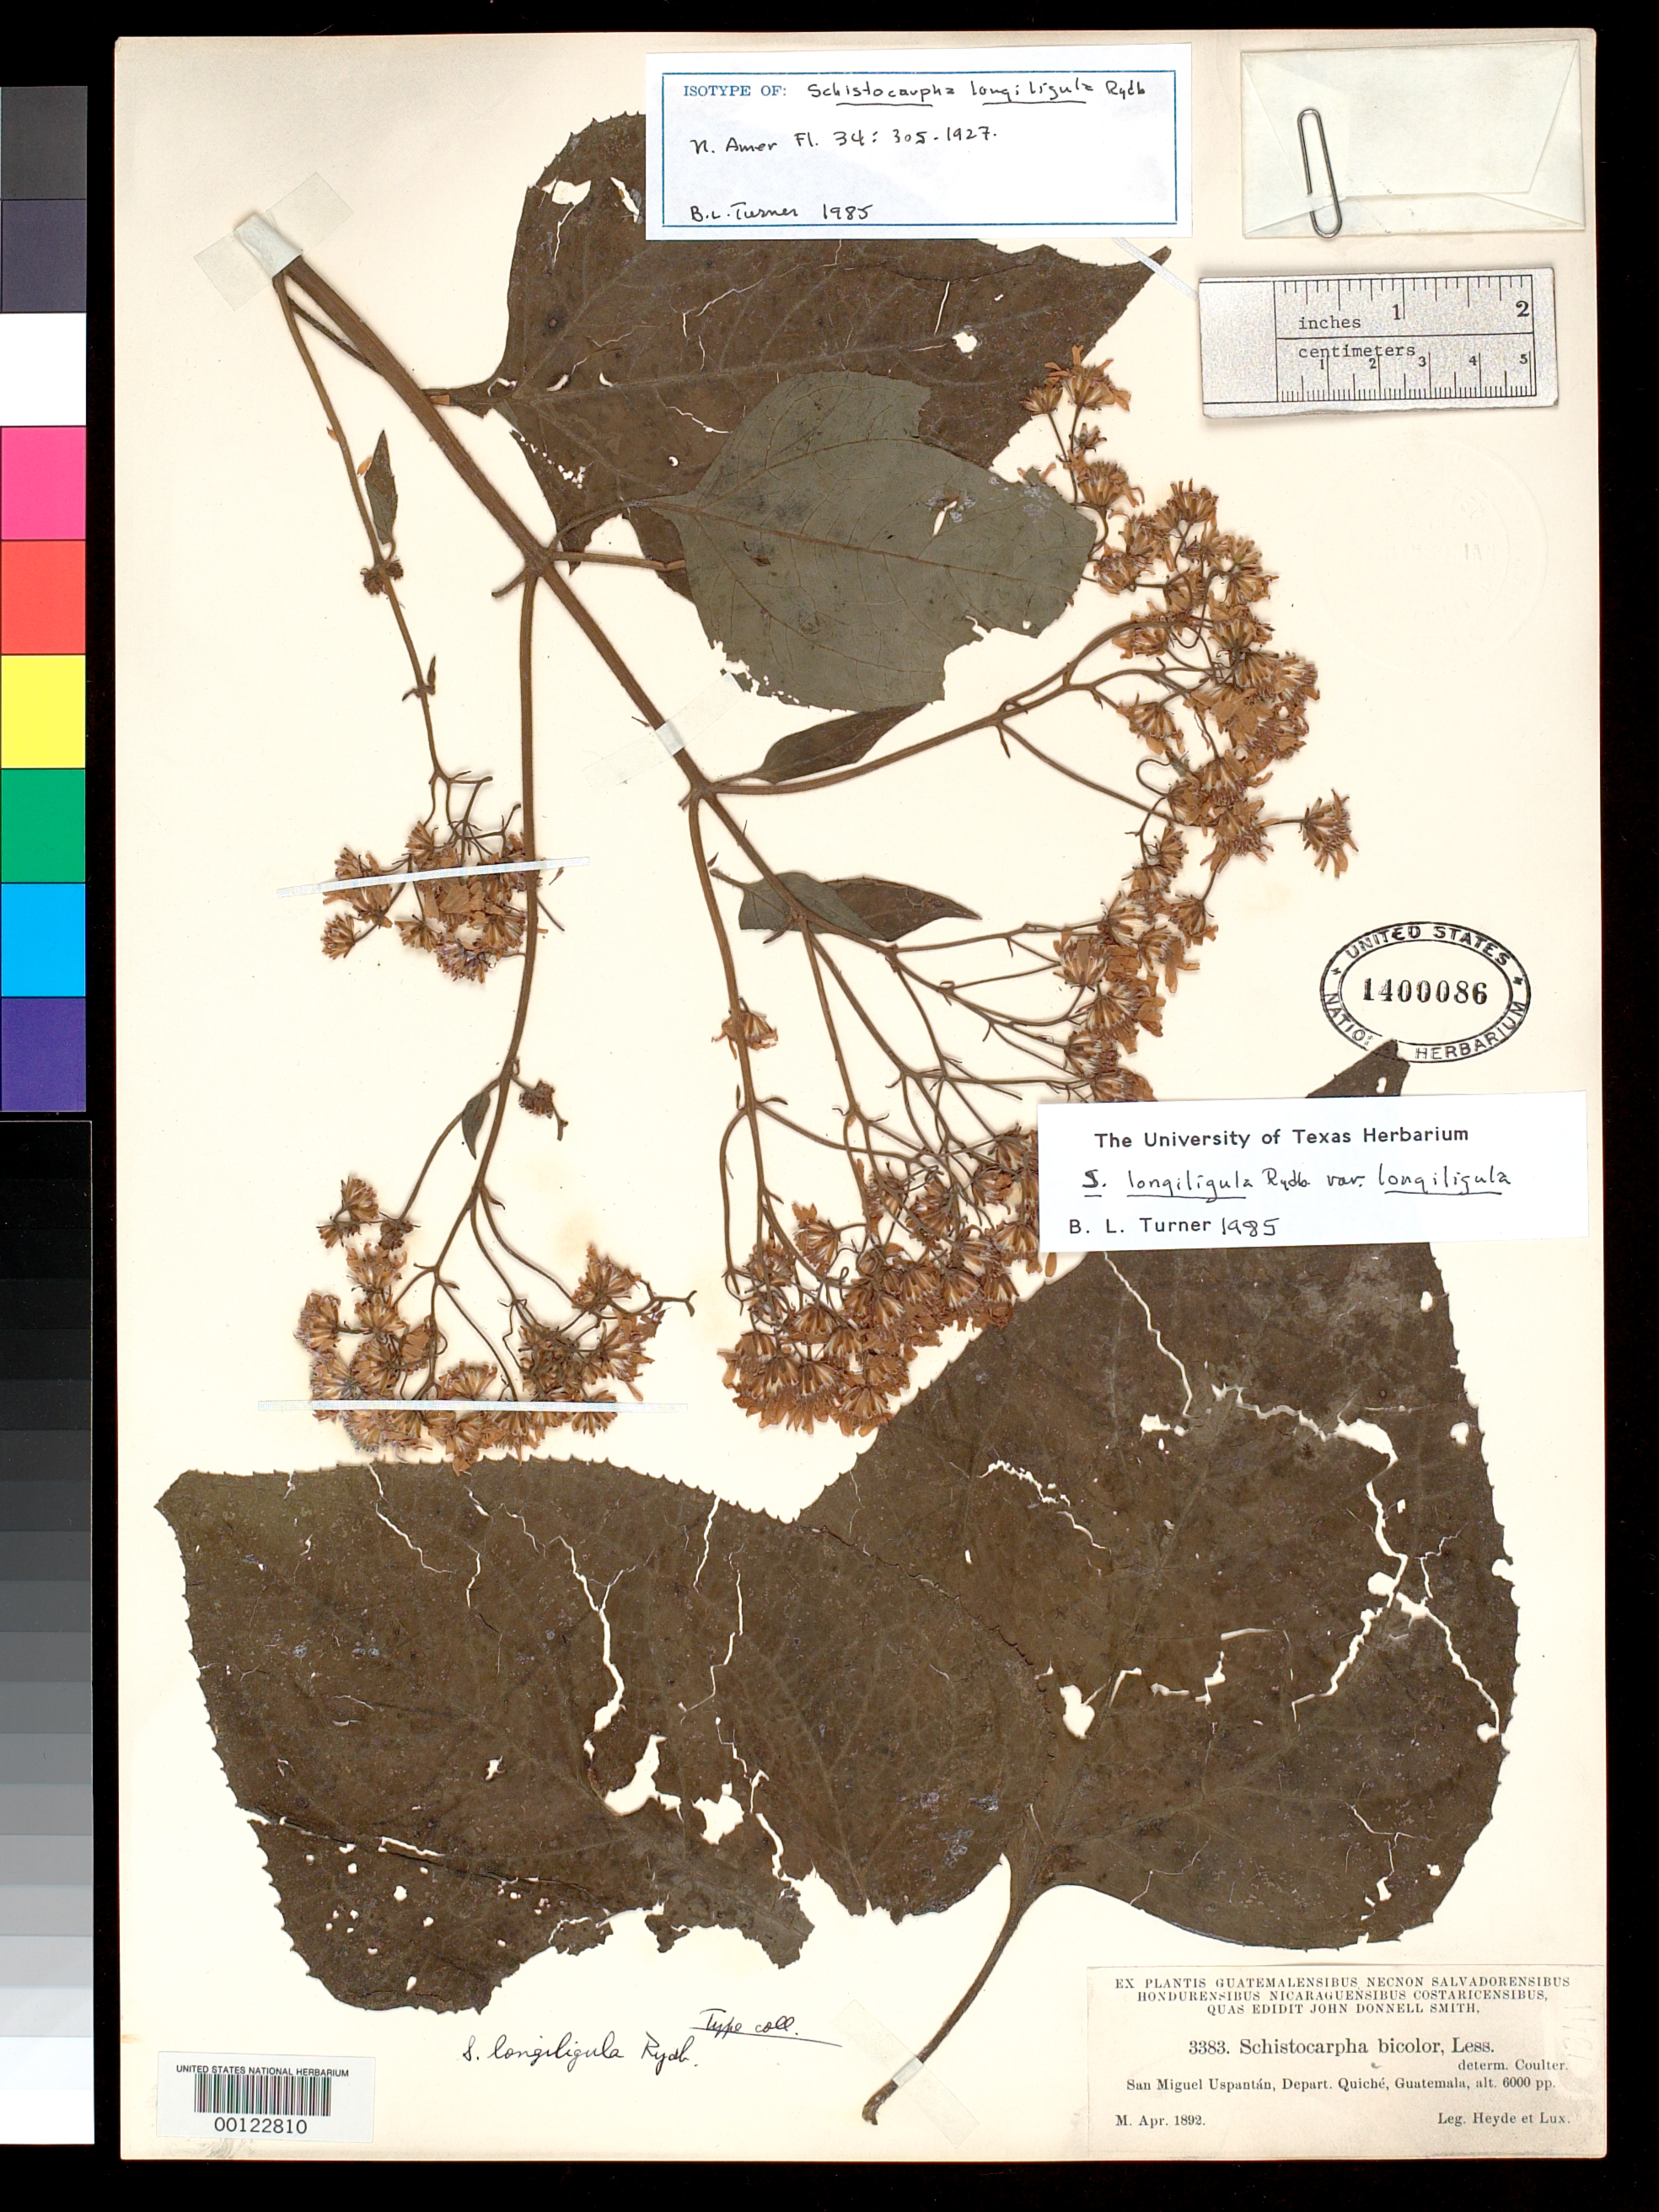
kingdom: Plantae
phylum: Tracheophyta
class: Magnoliopsida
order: Asterales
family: Asteraceae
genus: Schistocarpha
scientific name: Schistocarpha longiligula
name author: Rydb.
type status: Isotype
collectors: E. T. Heyde & E. Lux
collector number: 3383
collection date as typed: Apr 1892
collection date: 1892-04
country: Guatemala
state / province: El Quiché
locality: San Miguel Uspantán.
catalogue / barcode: US 1400086